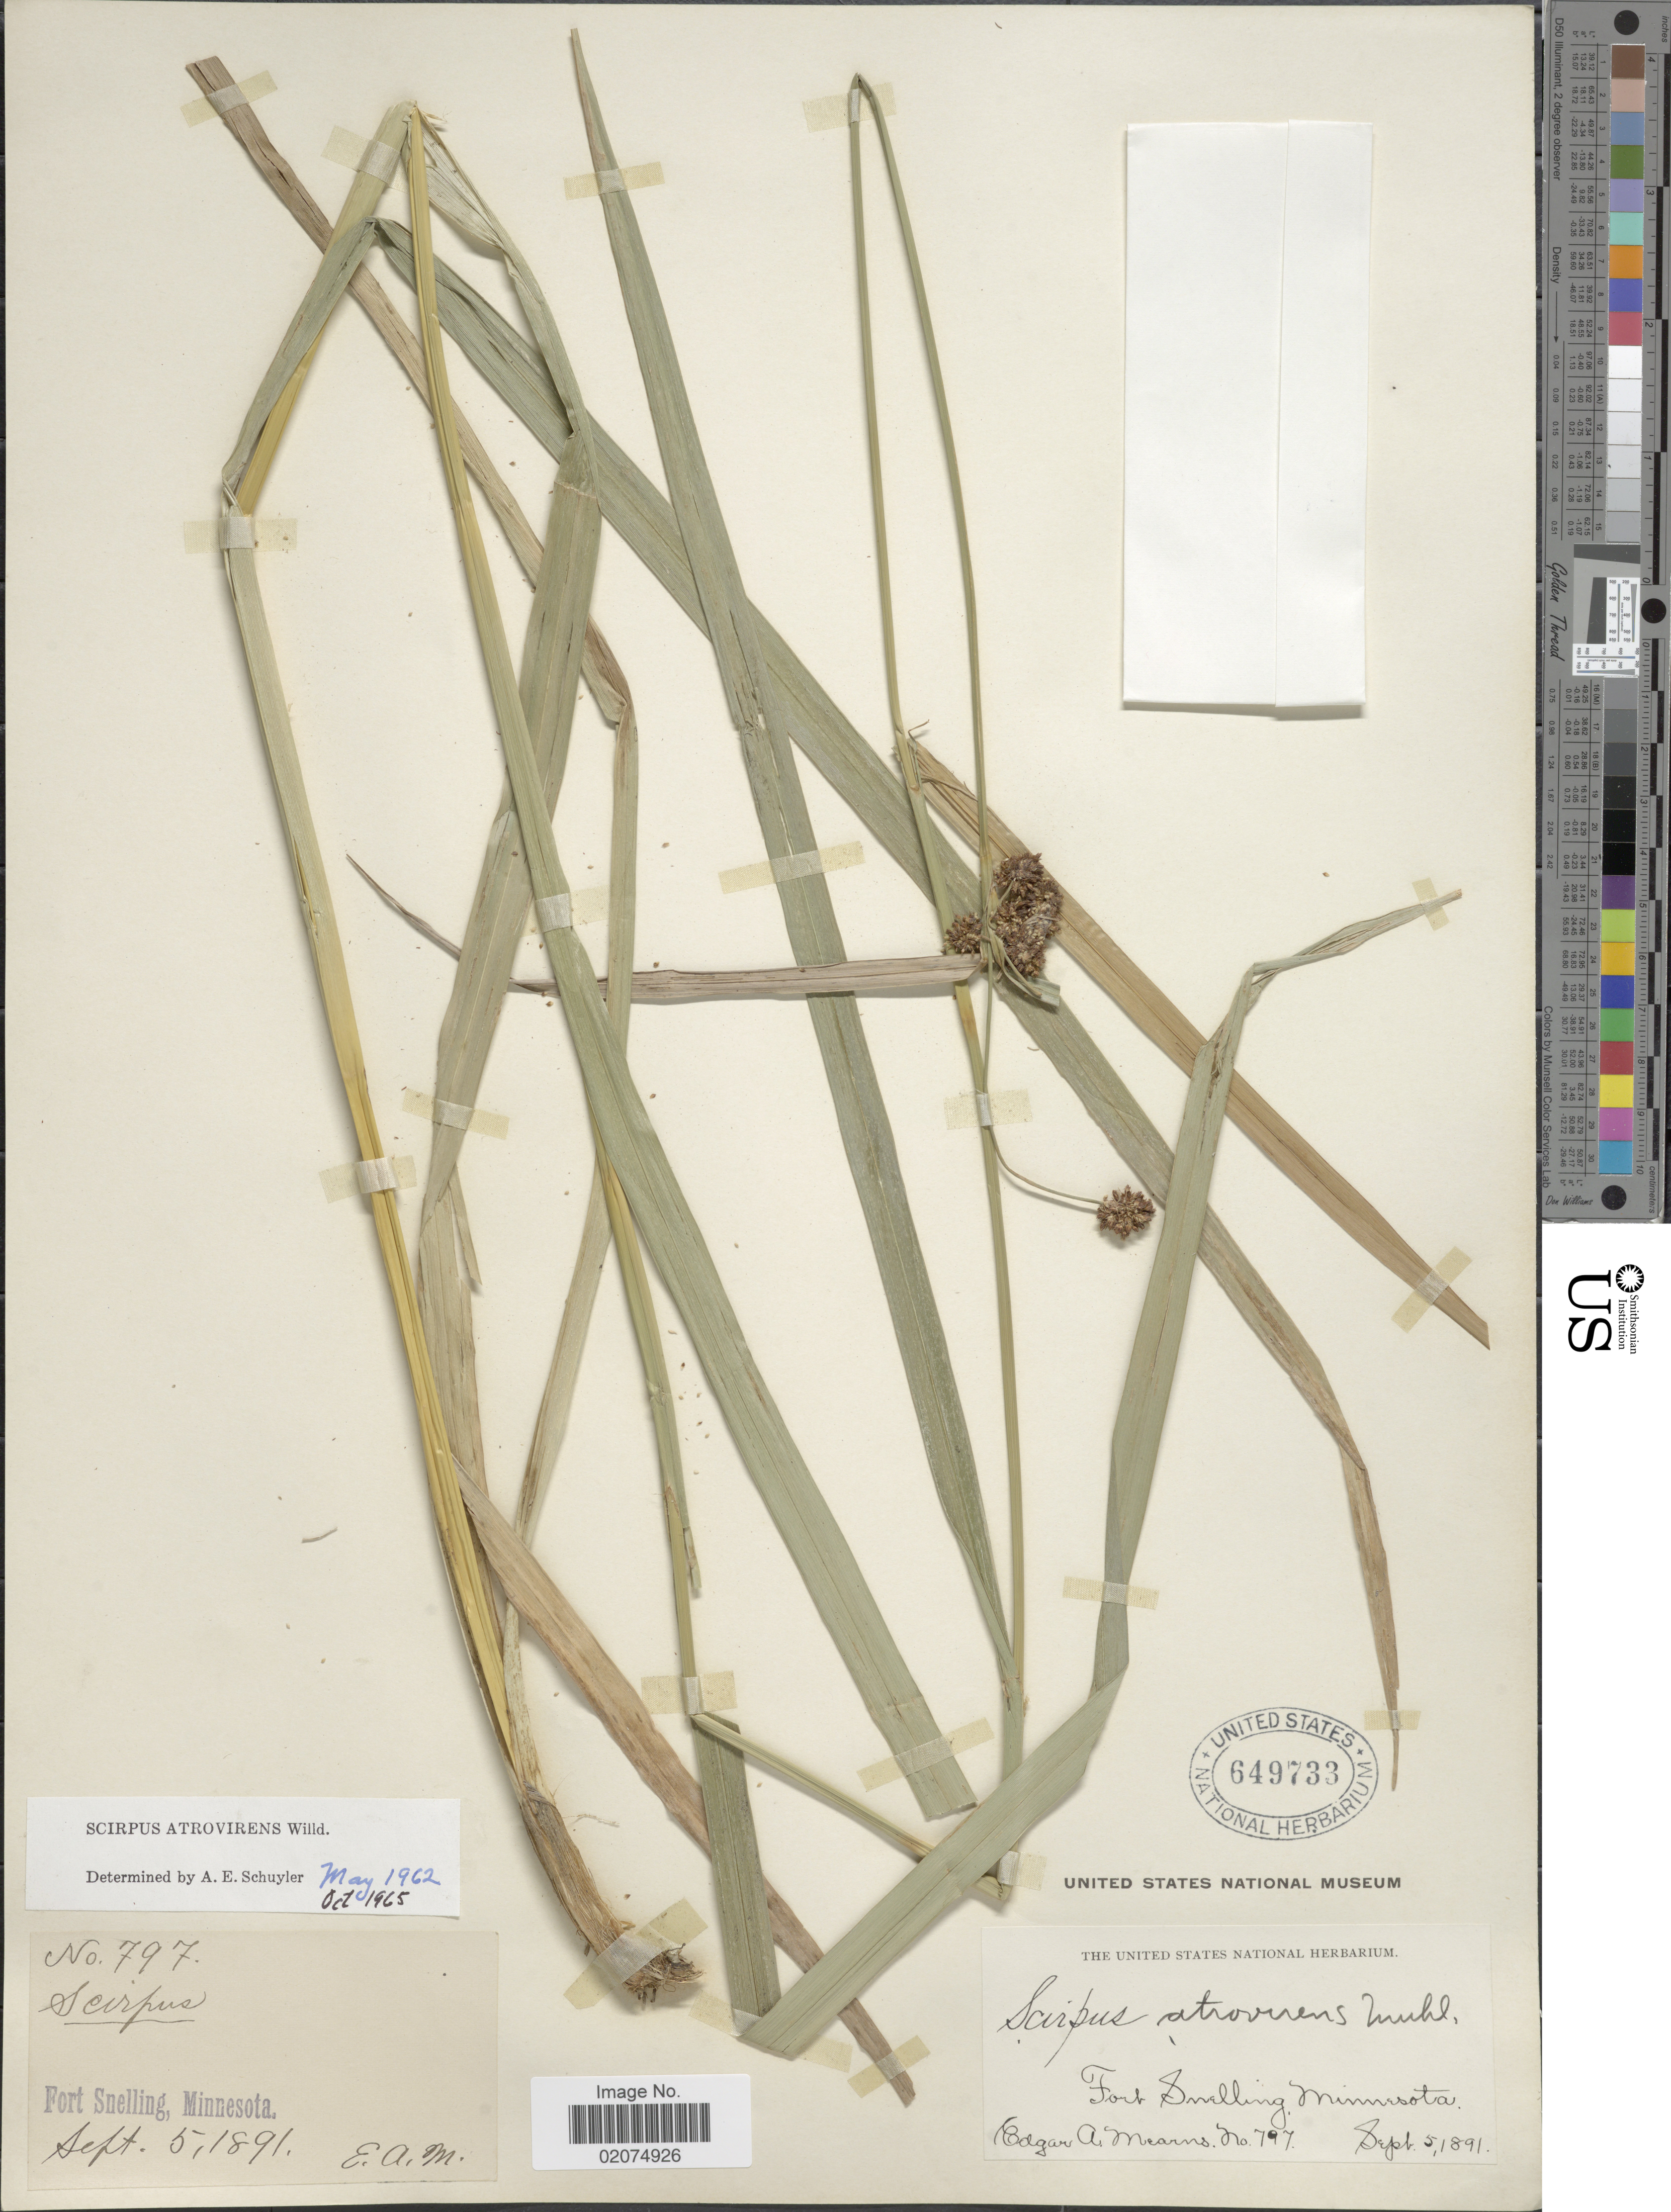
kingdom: Plantae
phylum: Tracheophyta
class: Liliopsida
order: Poales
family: Cyperaceae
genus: Scirpus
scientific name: Scirpus atrovirens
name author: Willd.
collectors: E. A. Mearns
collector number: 797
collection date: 1891-09-05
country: United States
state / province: Minnesota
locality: Fort Snelling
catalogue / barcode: US 649733